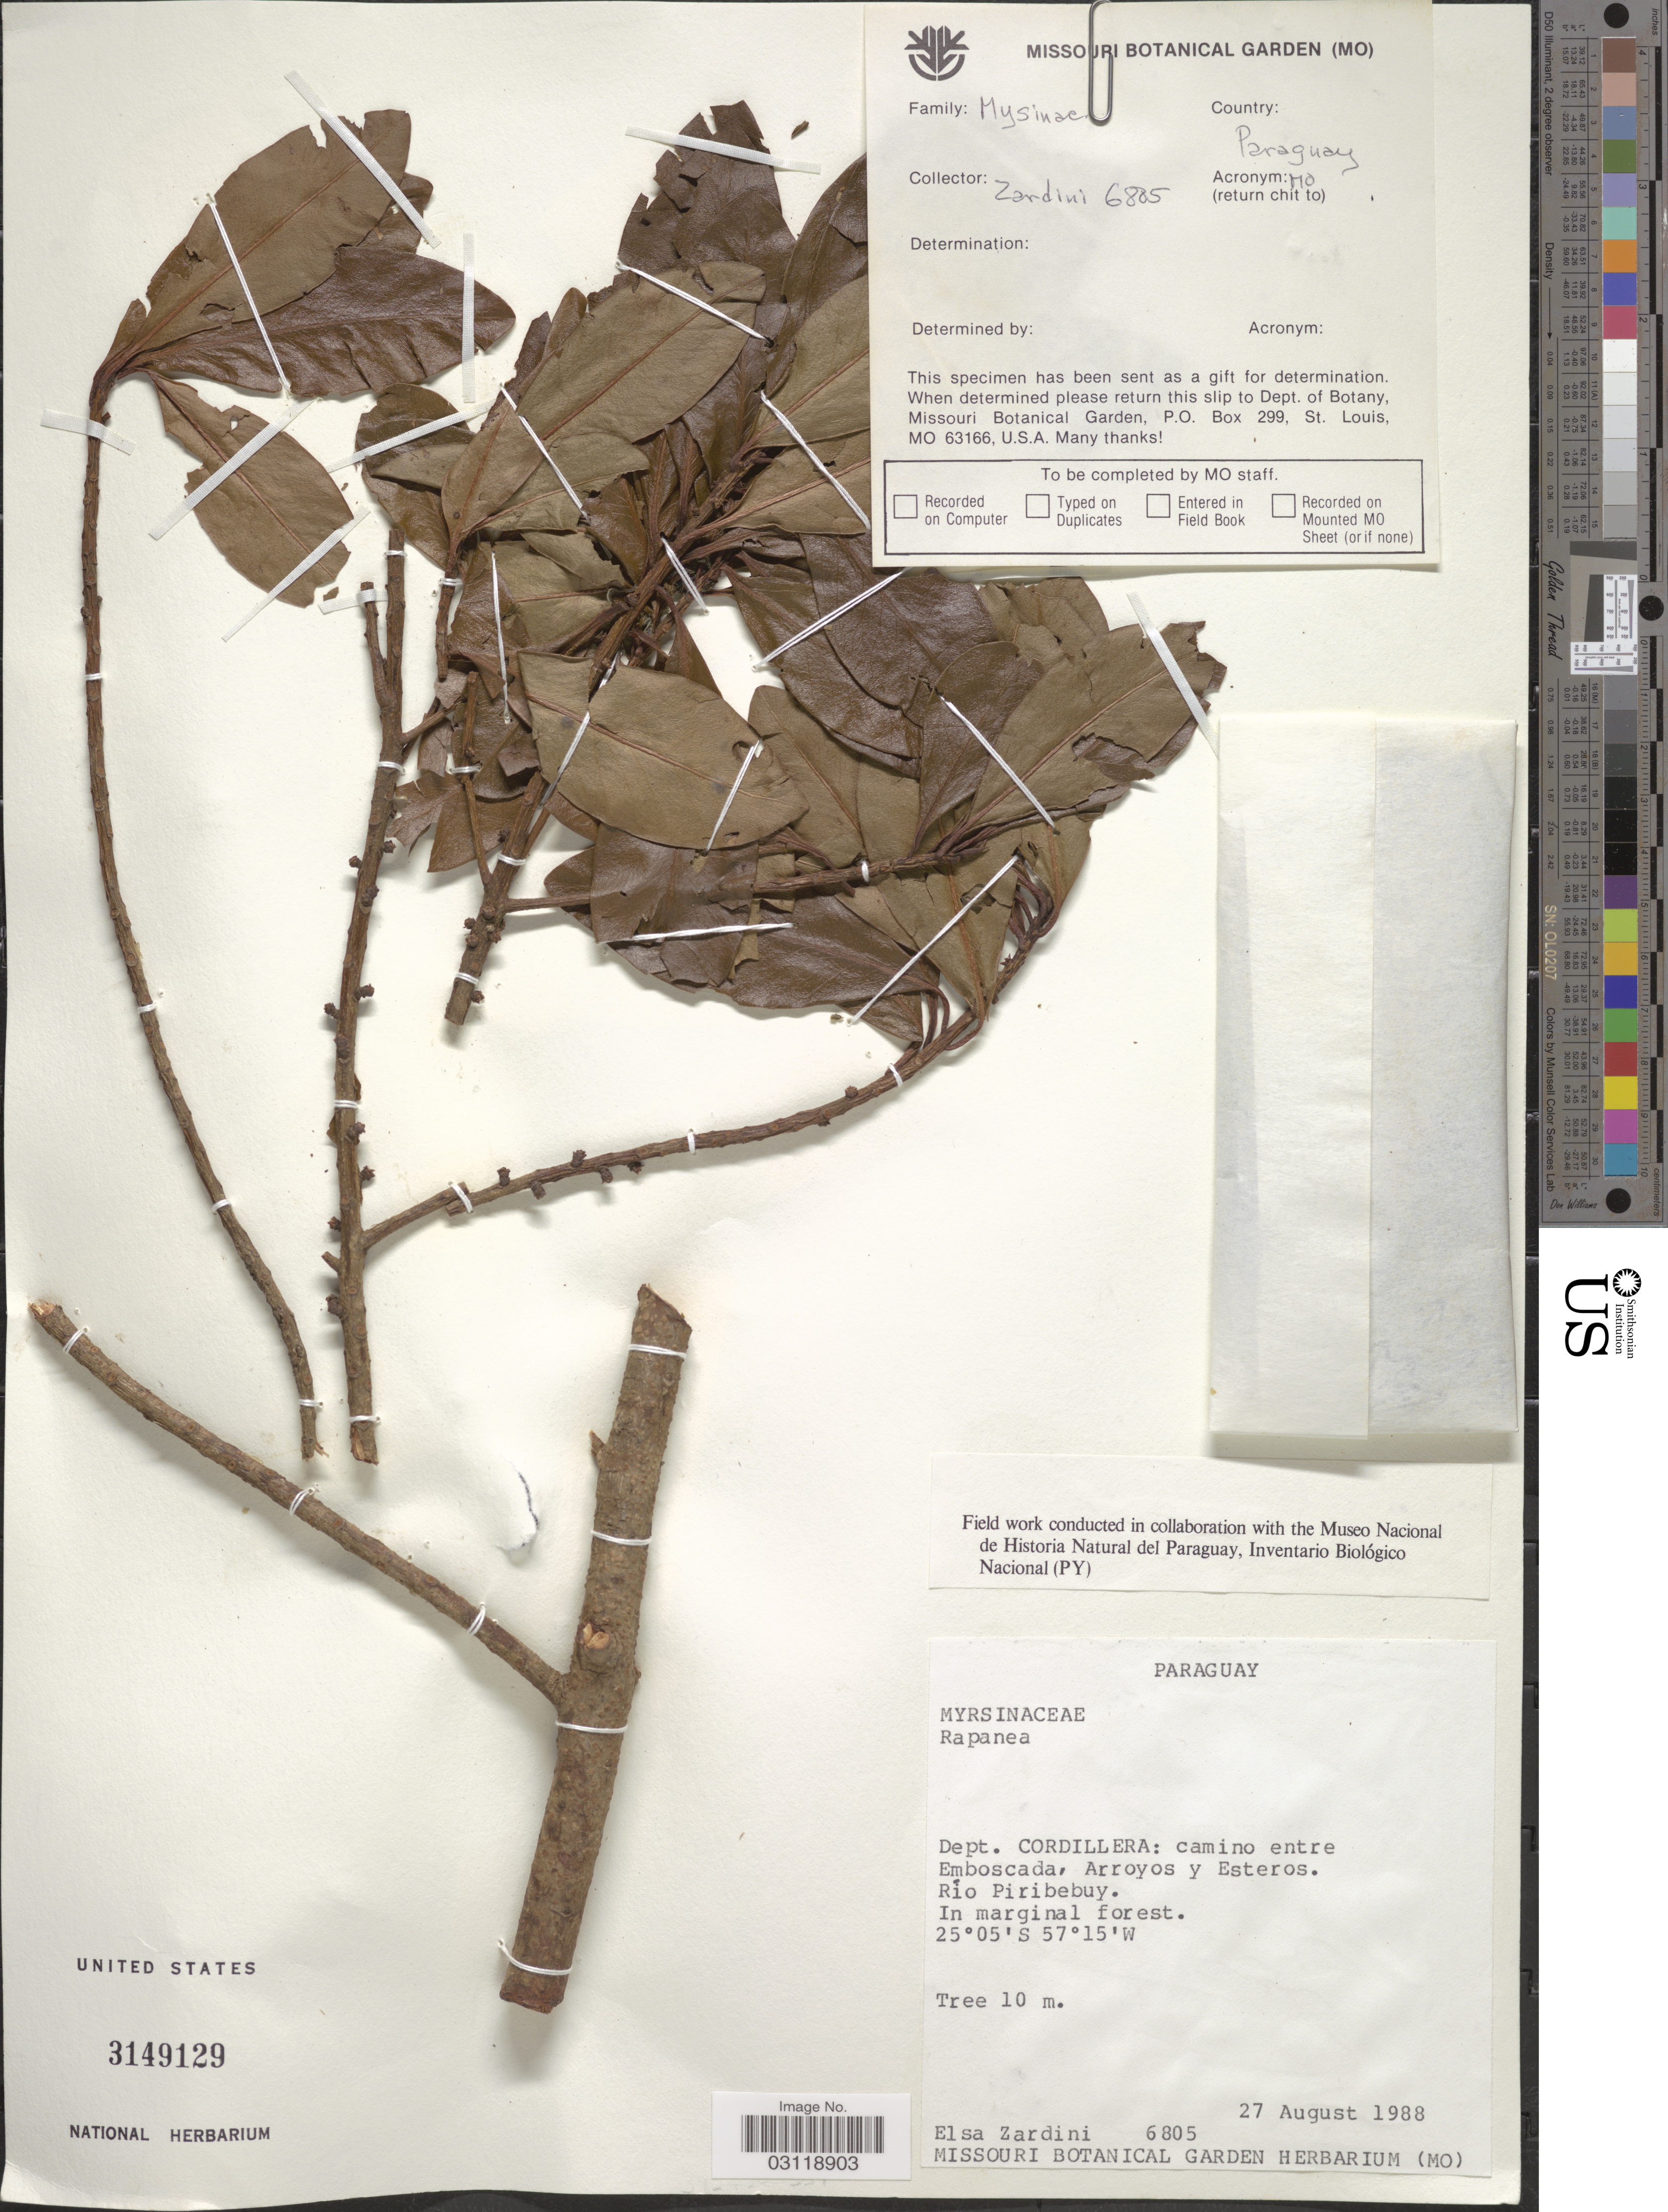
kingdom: Plantae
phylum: Tracheophyta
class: Magnoliopsida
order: Ericales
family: Primulaceae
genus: Rapanea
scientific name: Rapanea sp.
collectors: E. M. Zardini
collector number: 6805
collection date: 1988-08-27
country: Paraguay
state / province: Cordillera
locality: Dept. Cordillera: camino entre Emboscada, Arroyos y Esteros. Río Piribebuy.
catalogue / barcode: US 3149129